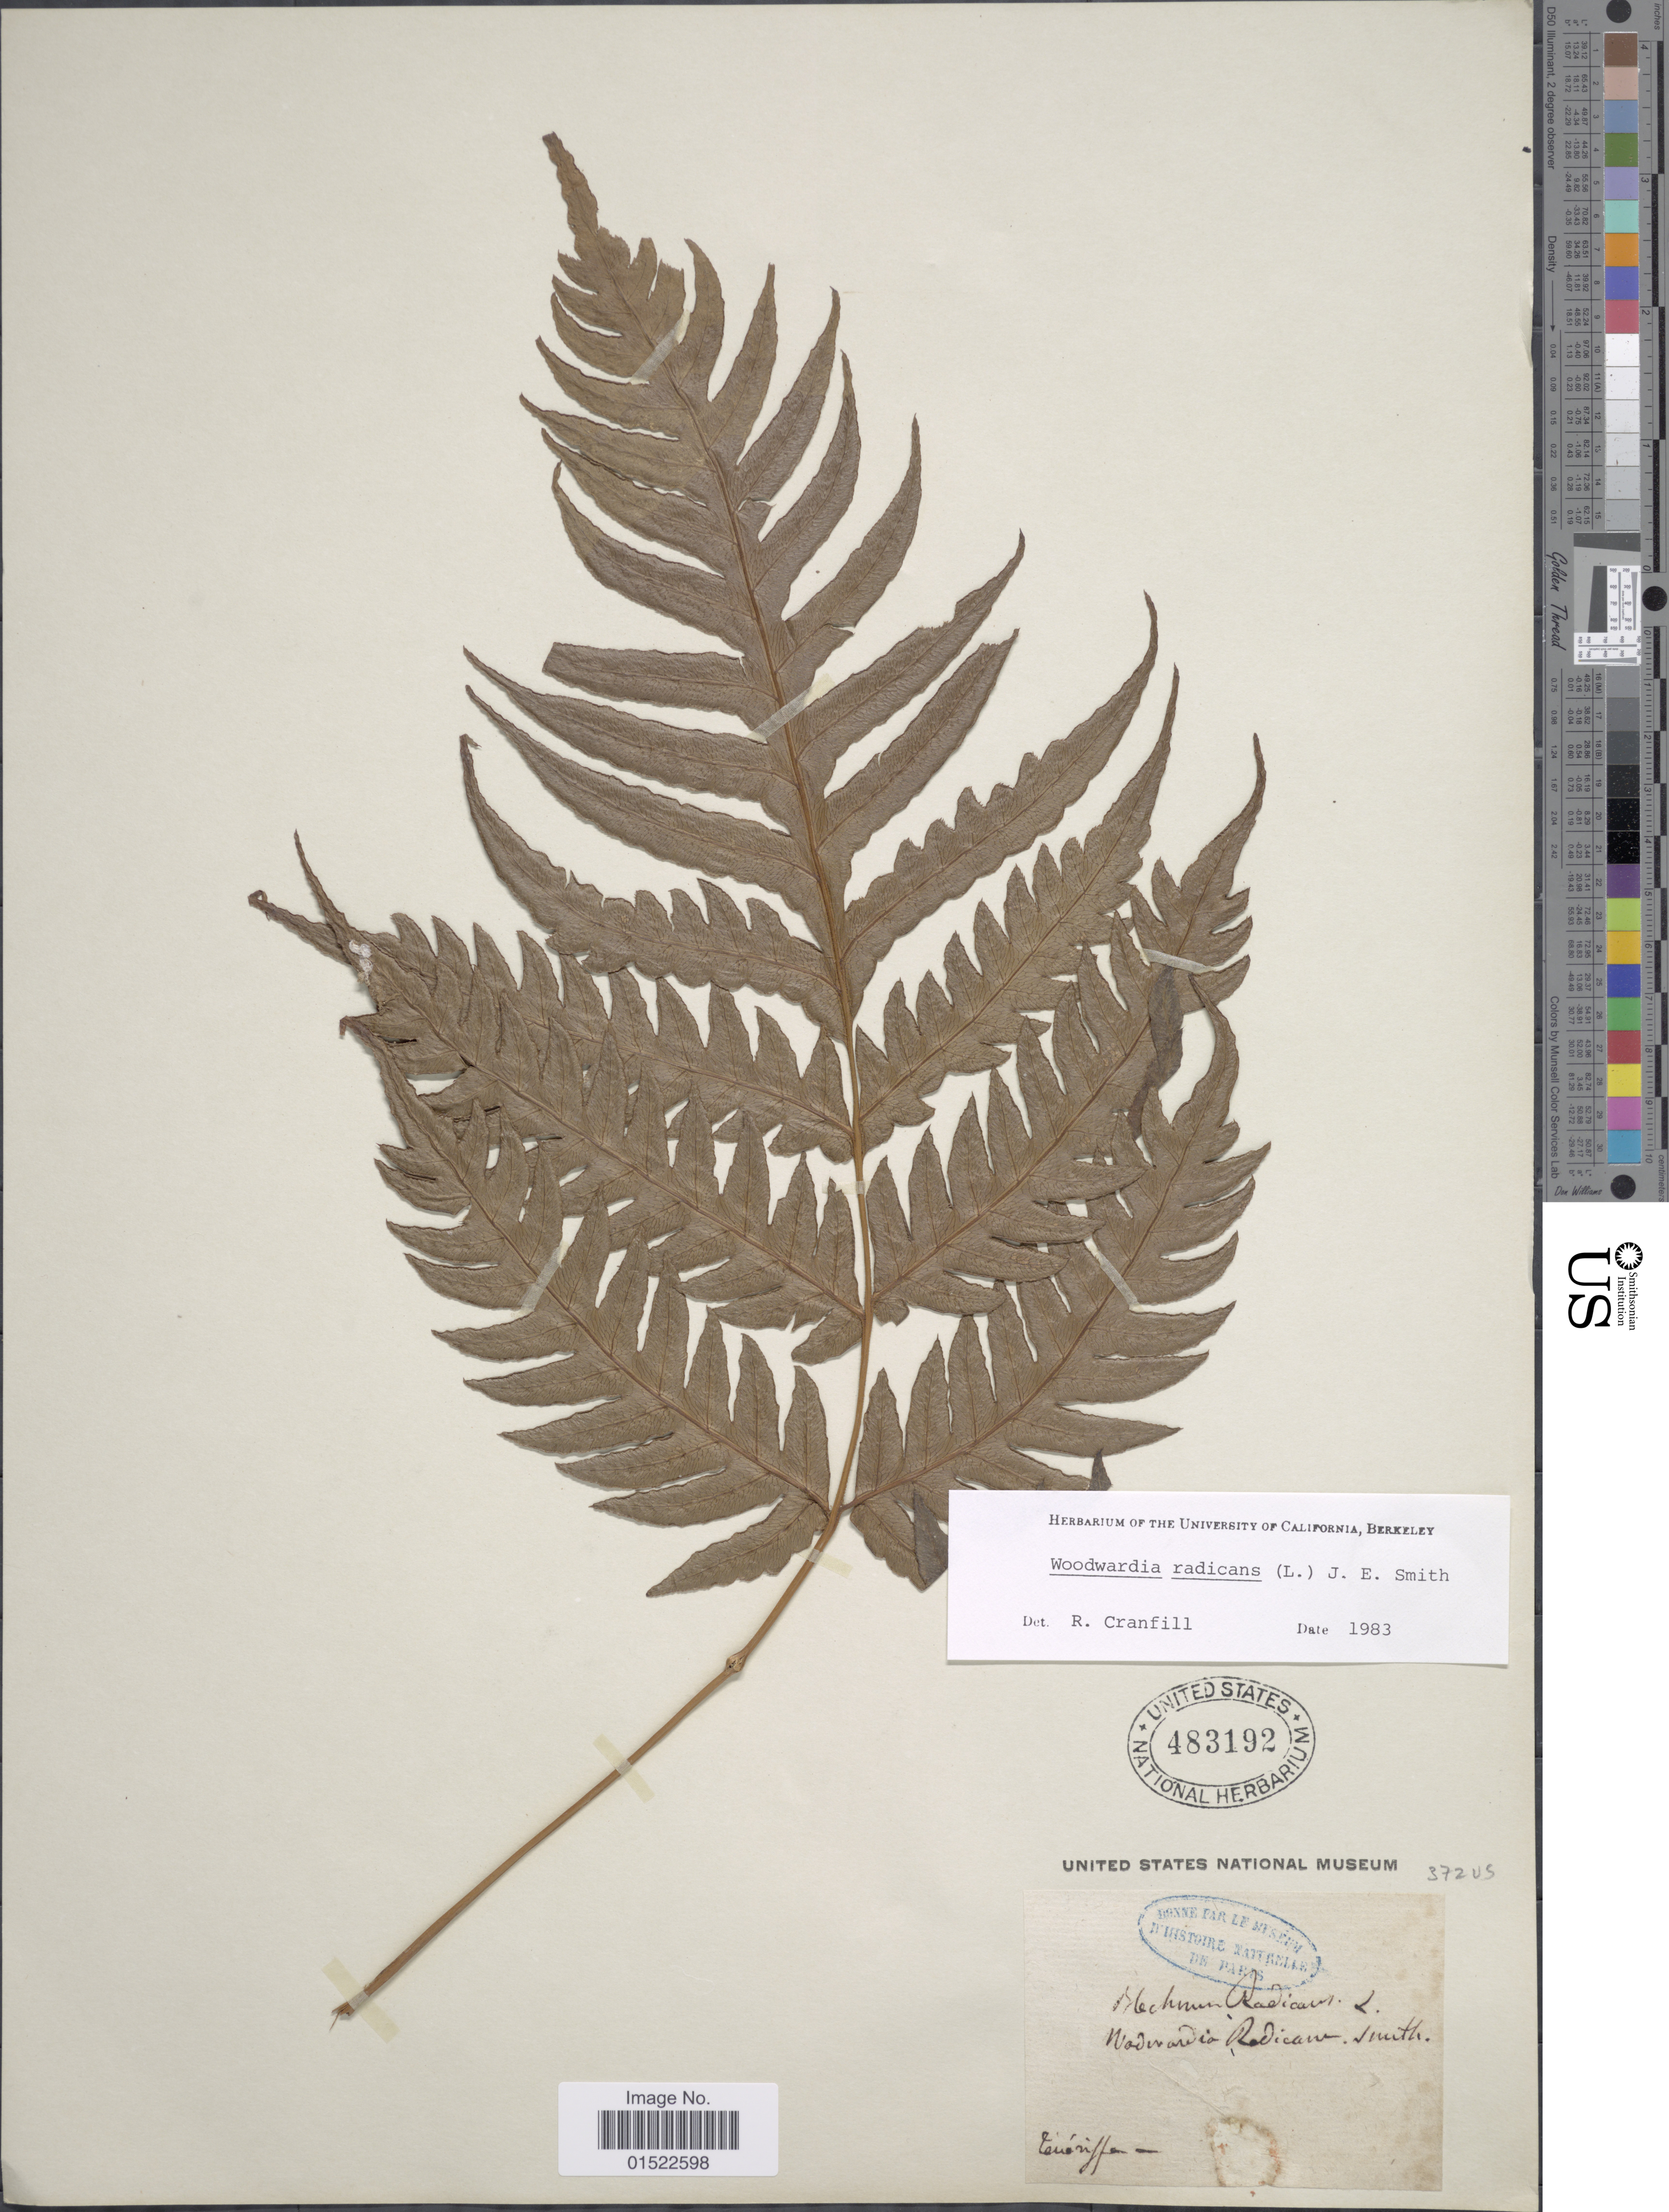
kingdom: Plantae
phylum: Tracheophyta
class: Polypodiopsida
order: Polypodiales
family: Blechnaceae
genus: Woodwardia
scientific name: Woodwardia radicans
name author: (L.) Sm.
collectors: G. Tessmann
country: Spain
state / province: Canarias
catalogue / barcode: US 483192